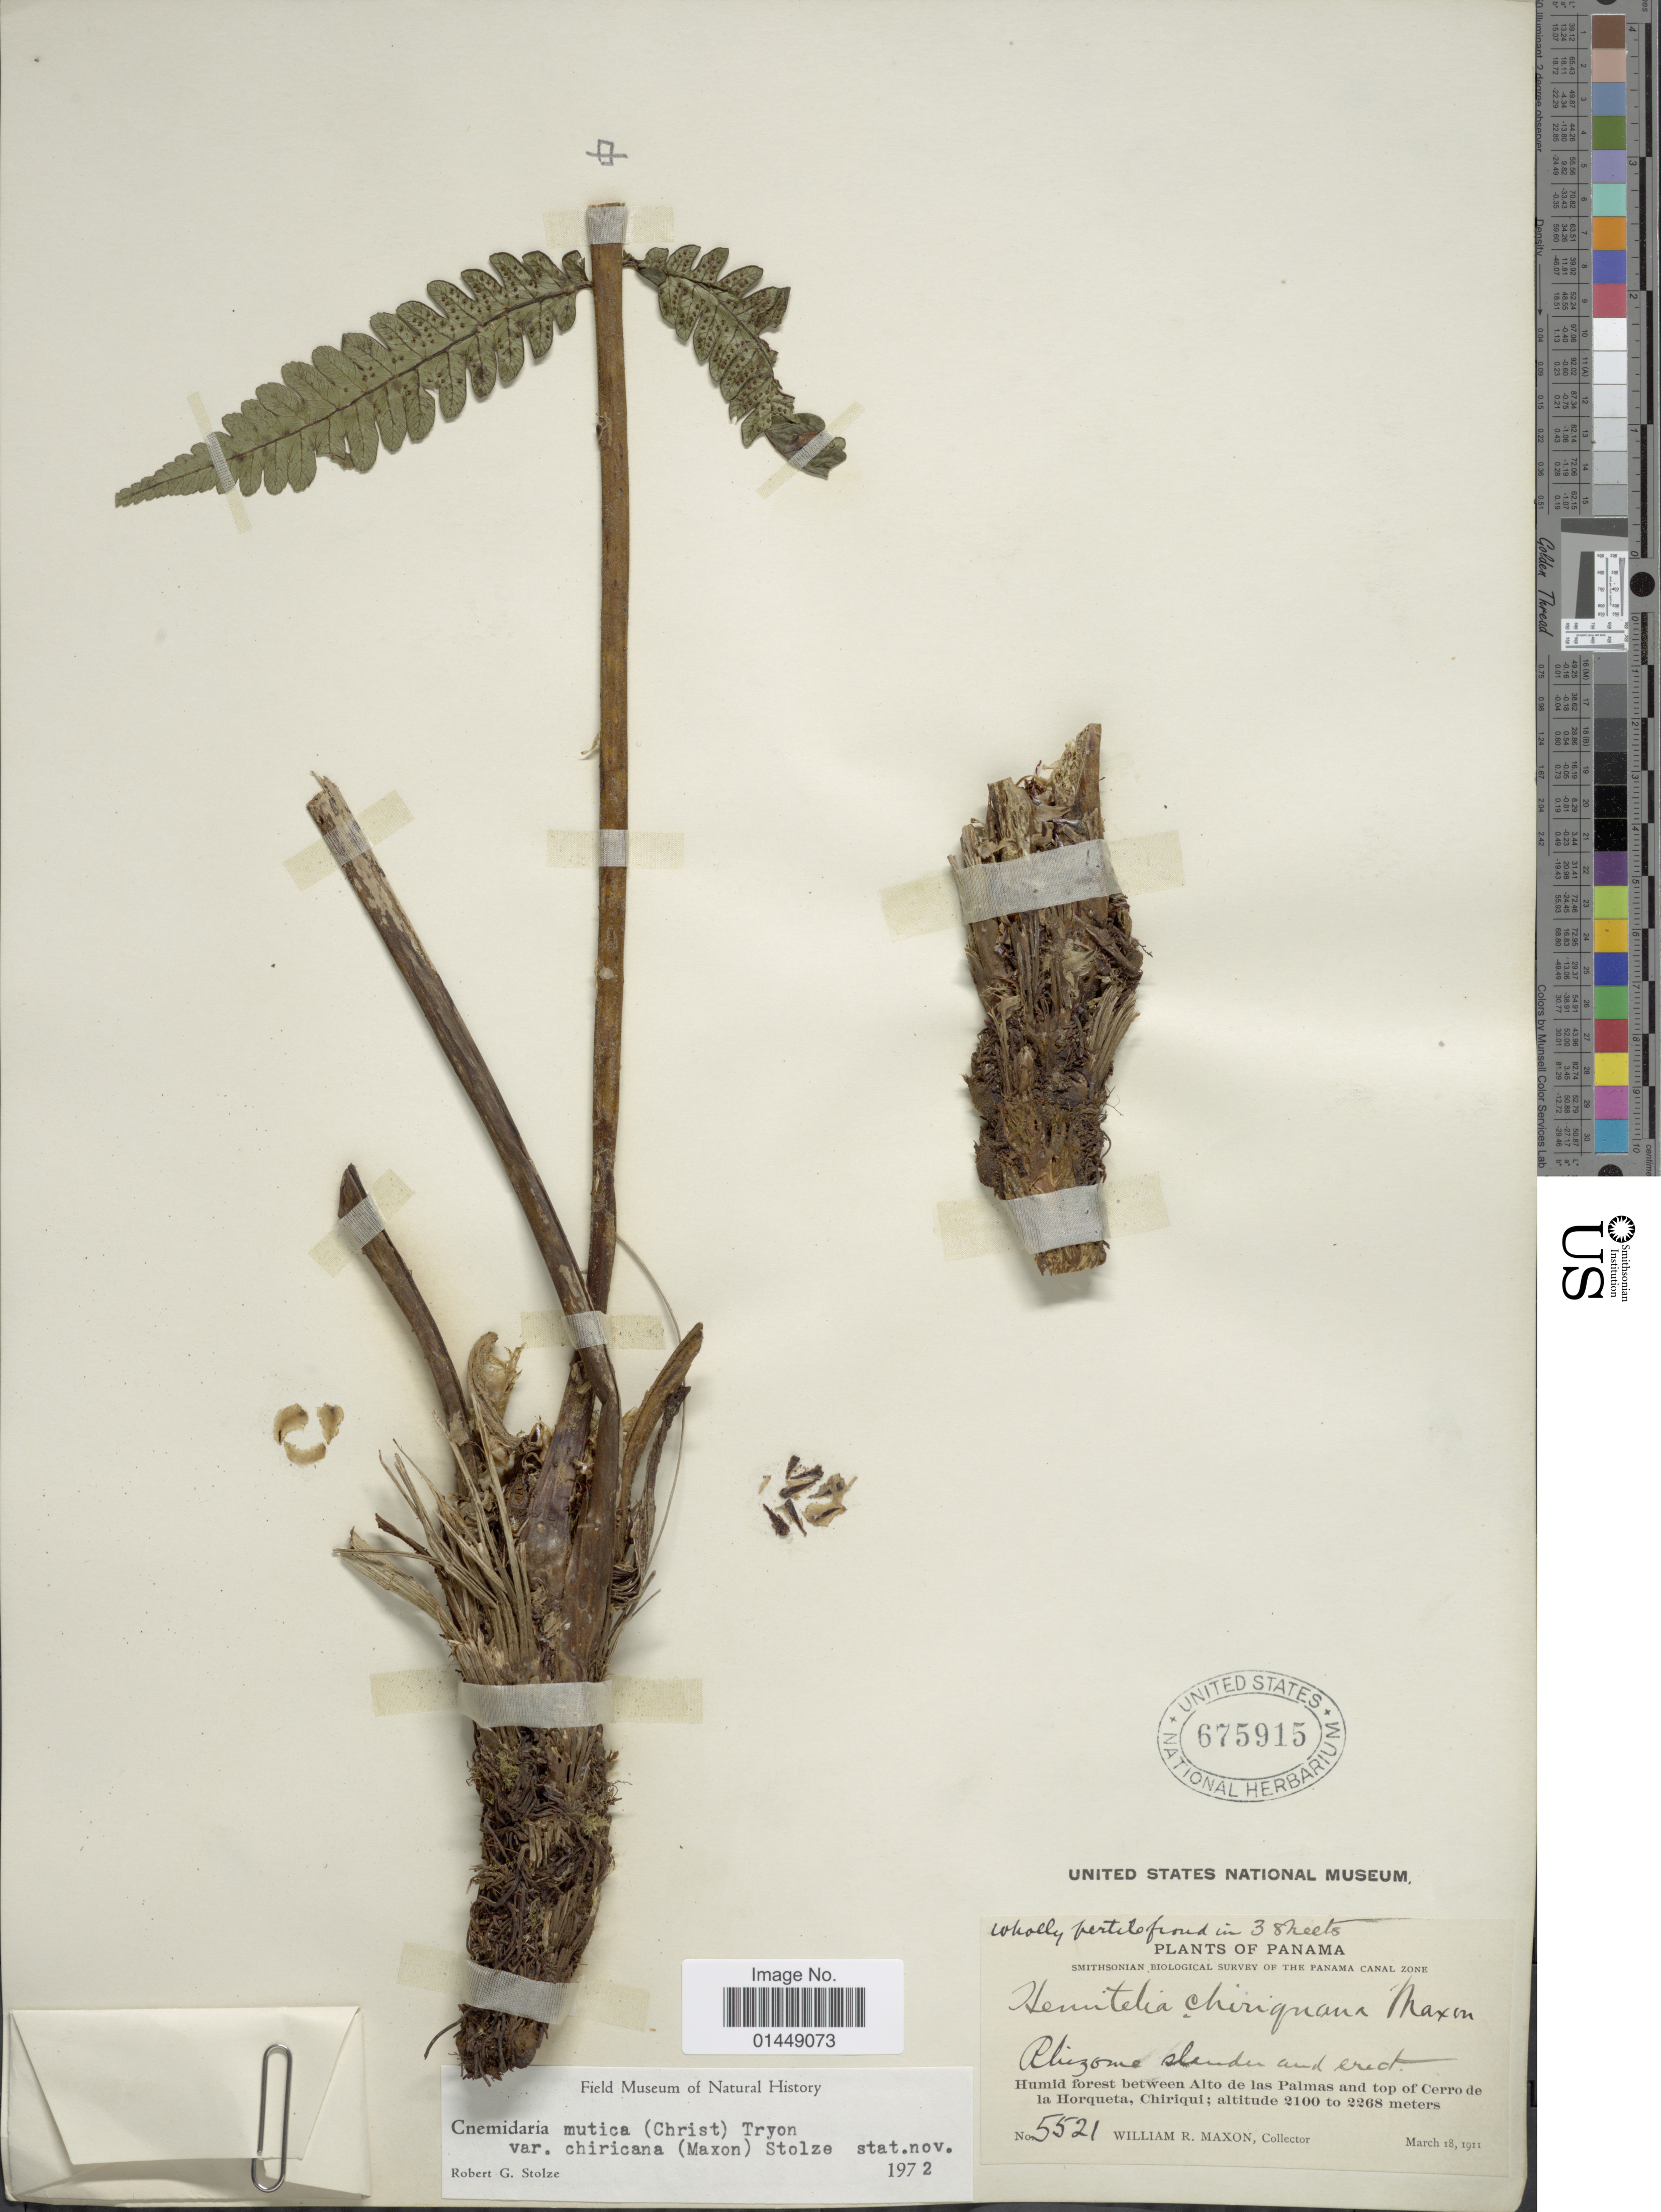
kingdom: Plantae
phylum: Tracheophyta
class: Polypodiopsida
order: Cyatheales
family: Cyatheaceae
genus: Cyathea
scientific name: Cyathea mutica var. chiricana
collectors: W. R. Maxon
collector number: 5521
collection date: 1911-03-18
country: Panama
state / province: Chiriqui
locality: Humid forest between Alto de las Palmas and top of Cerro de la Horqueta, Chiriqui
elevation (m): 2100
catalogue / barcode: US 675915